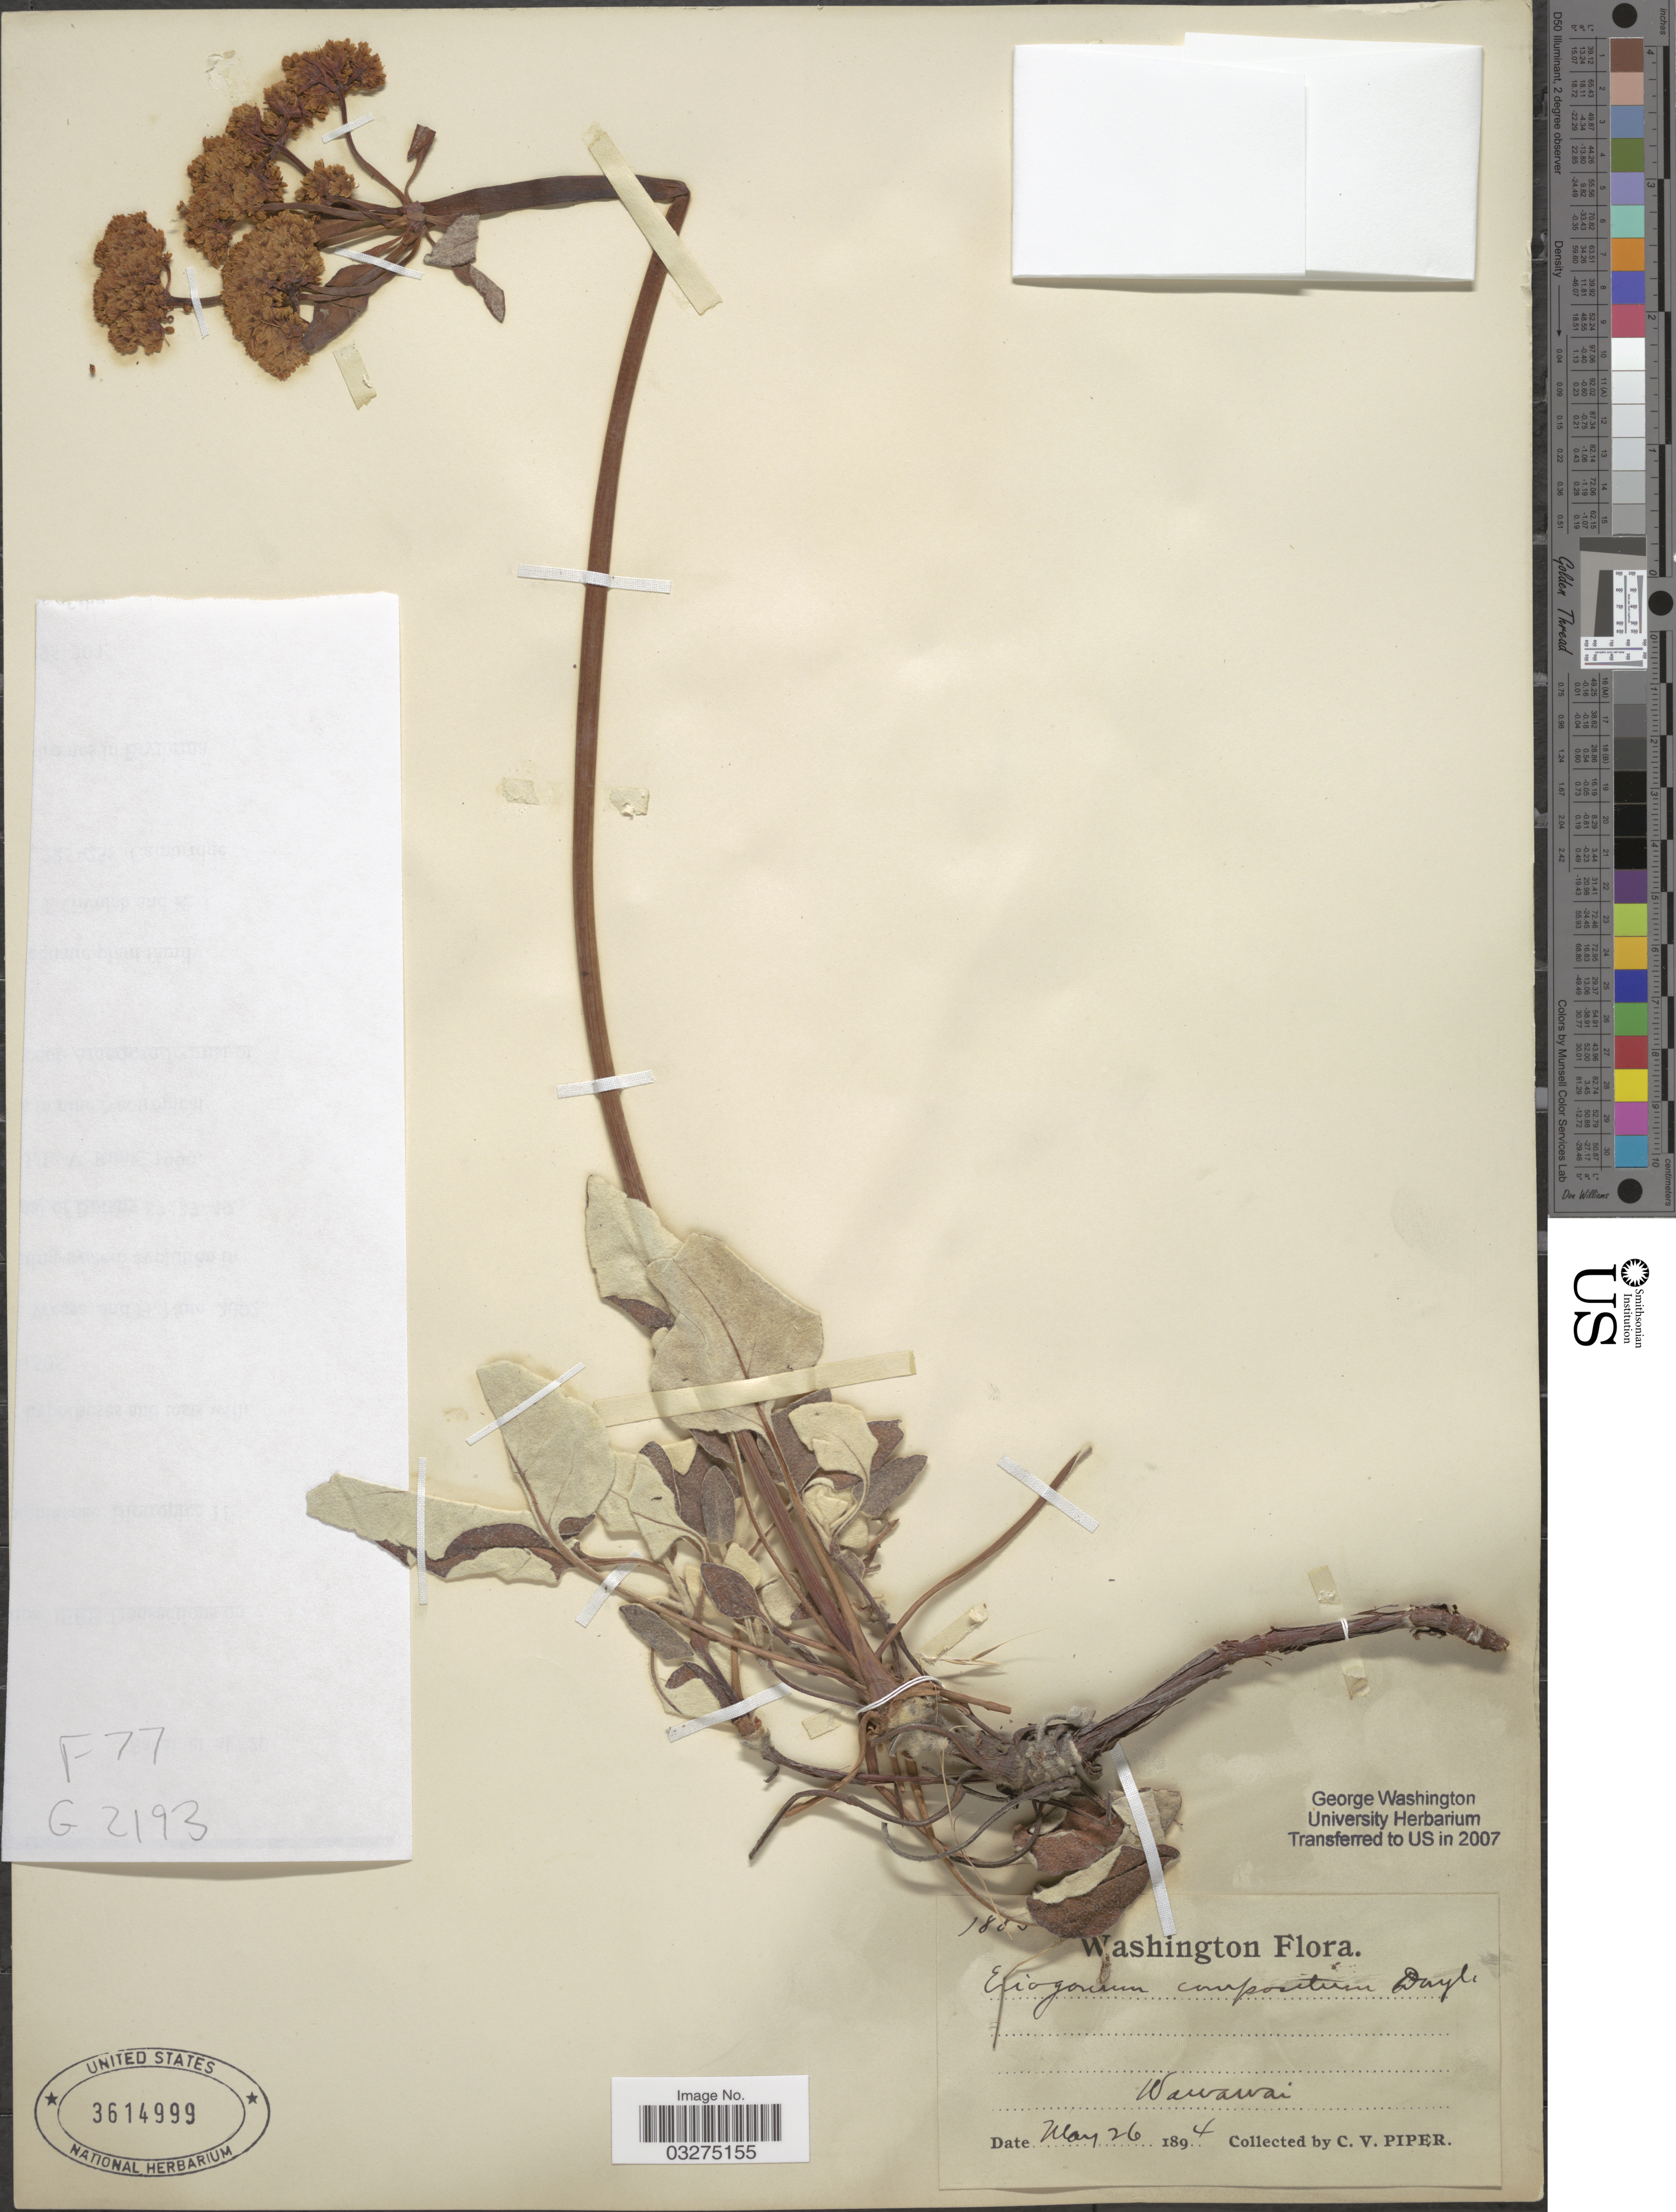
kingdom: Plantae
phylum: Tracheophyta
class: Magnoliopsida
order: Caryophyllales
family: Polygonaceae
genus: Eriogonum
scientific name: Eriogonum caespitosum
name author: Nutt.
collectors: C. V. Piper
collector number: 188!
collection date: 1894-05-26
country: United States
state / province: Washington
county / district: Whitman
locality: Wawawai.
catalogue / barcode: US 3614999